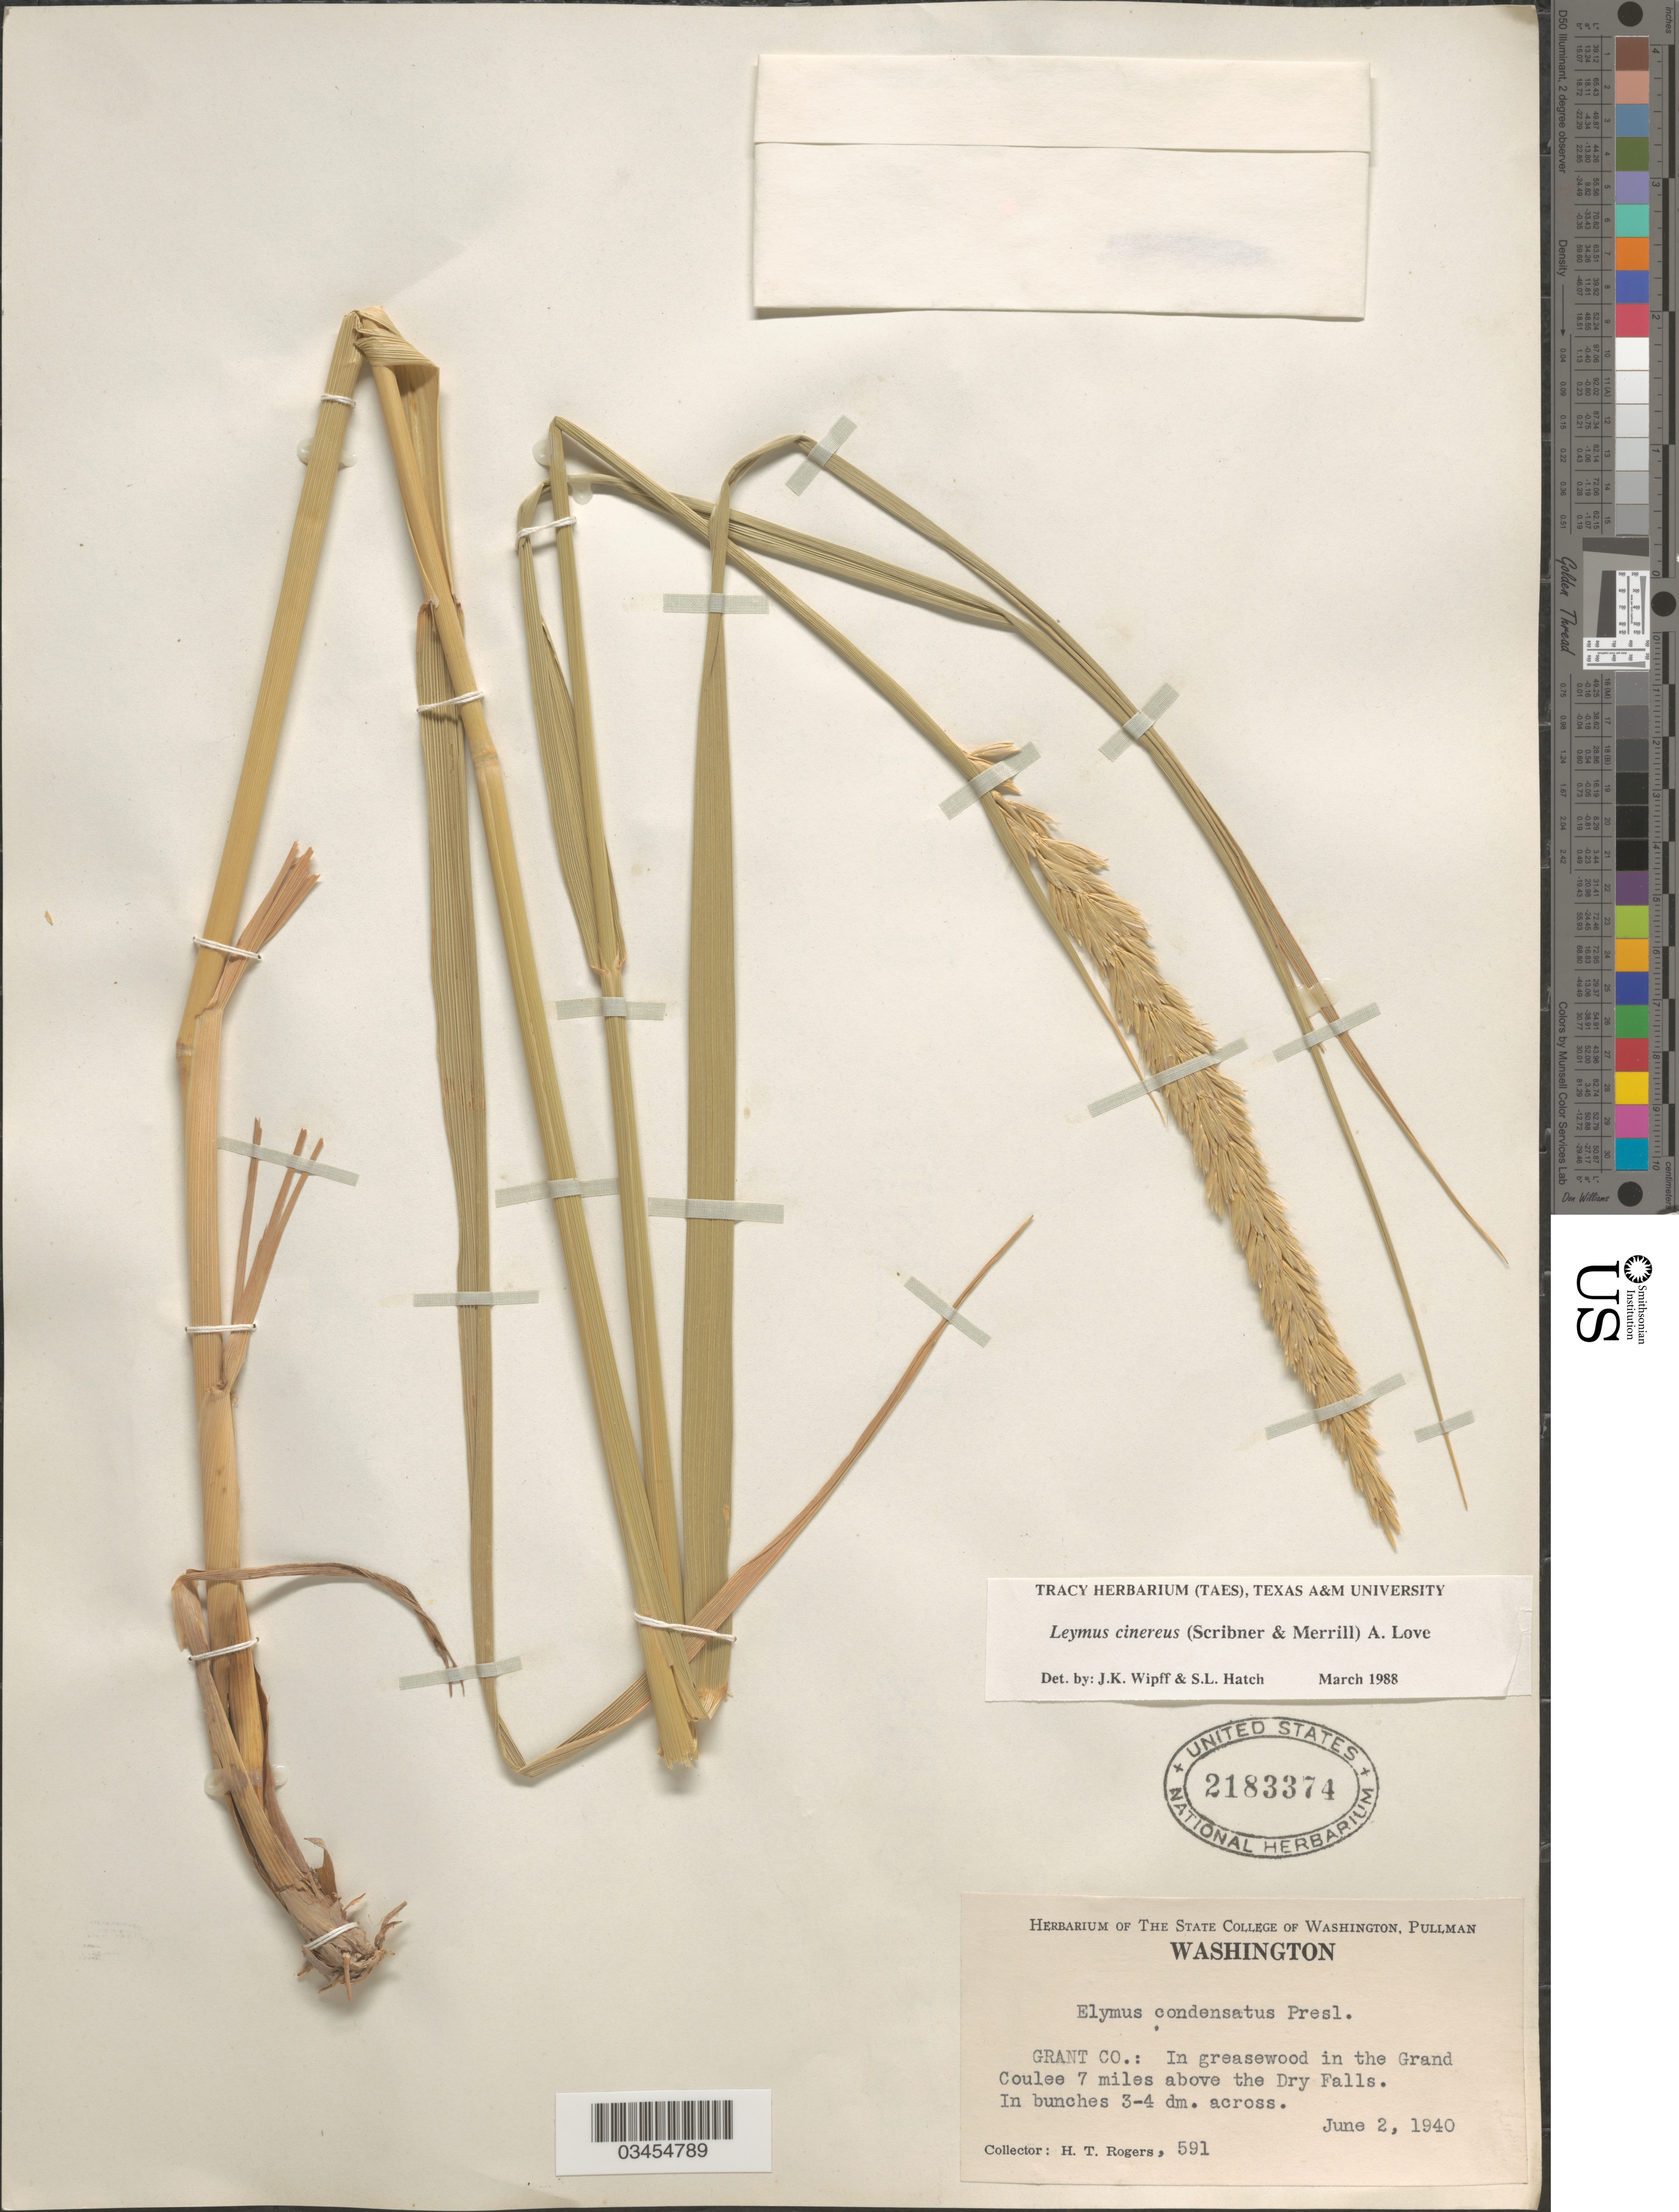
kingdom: Plantae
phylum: Tracheophyta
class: Liliopsida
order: Poales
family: Poaceae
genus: Leymus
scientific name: Leymus cinereus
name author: (Scribn. & Merr.) Á. Löve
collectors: H. Rogers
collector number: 591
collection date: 1940-06-02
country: United States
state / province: Washington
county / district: Grant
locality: Grant Co.: In greasewood in the Grand Coulee 7 miles above the Dry Falls.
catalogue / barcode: US 2183374